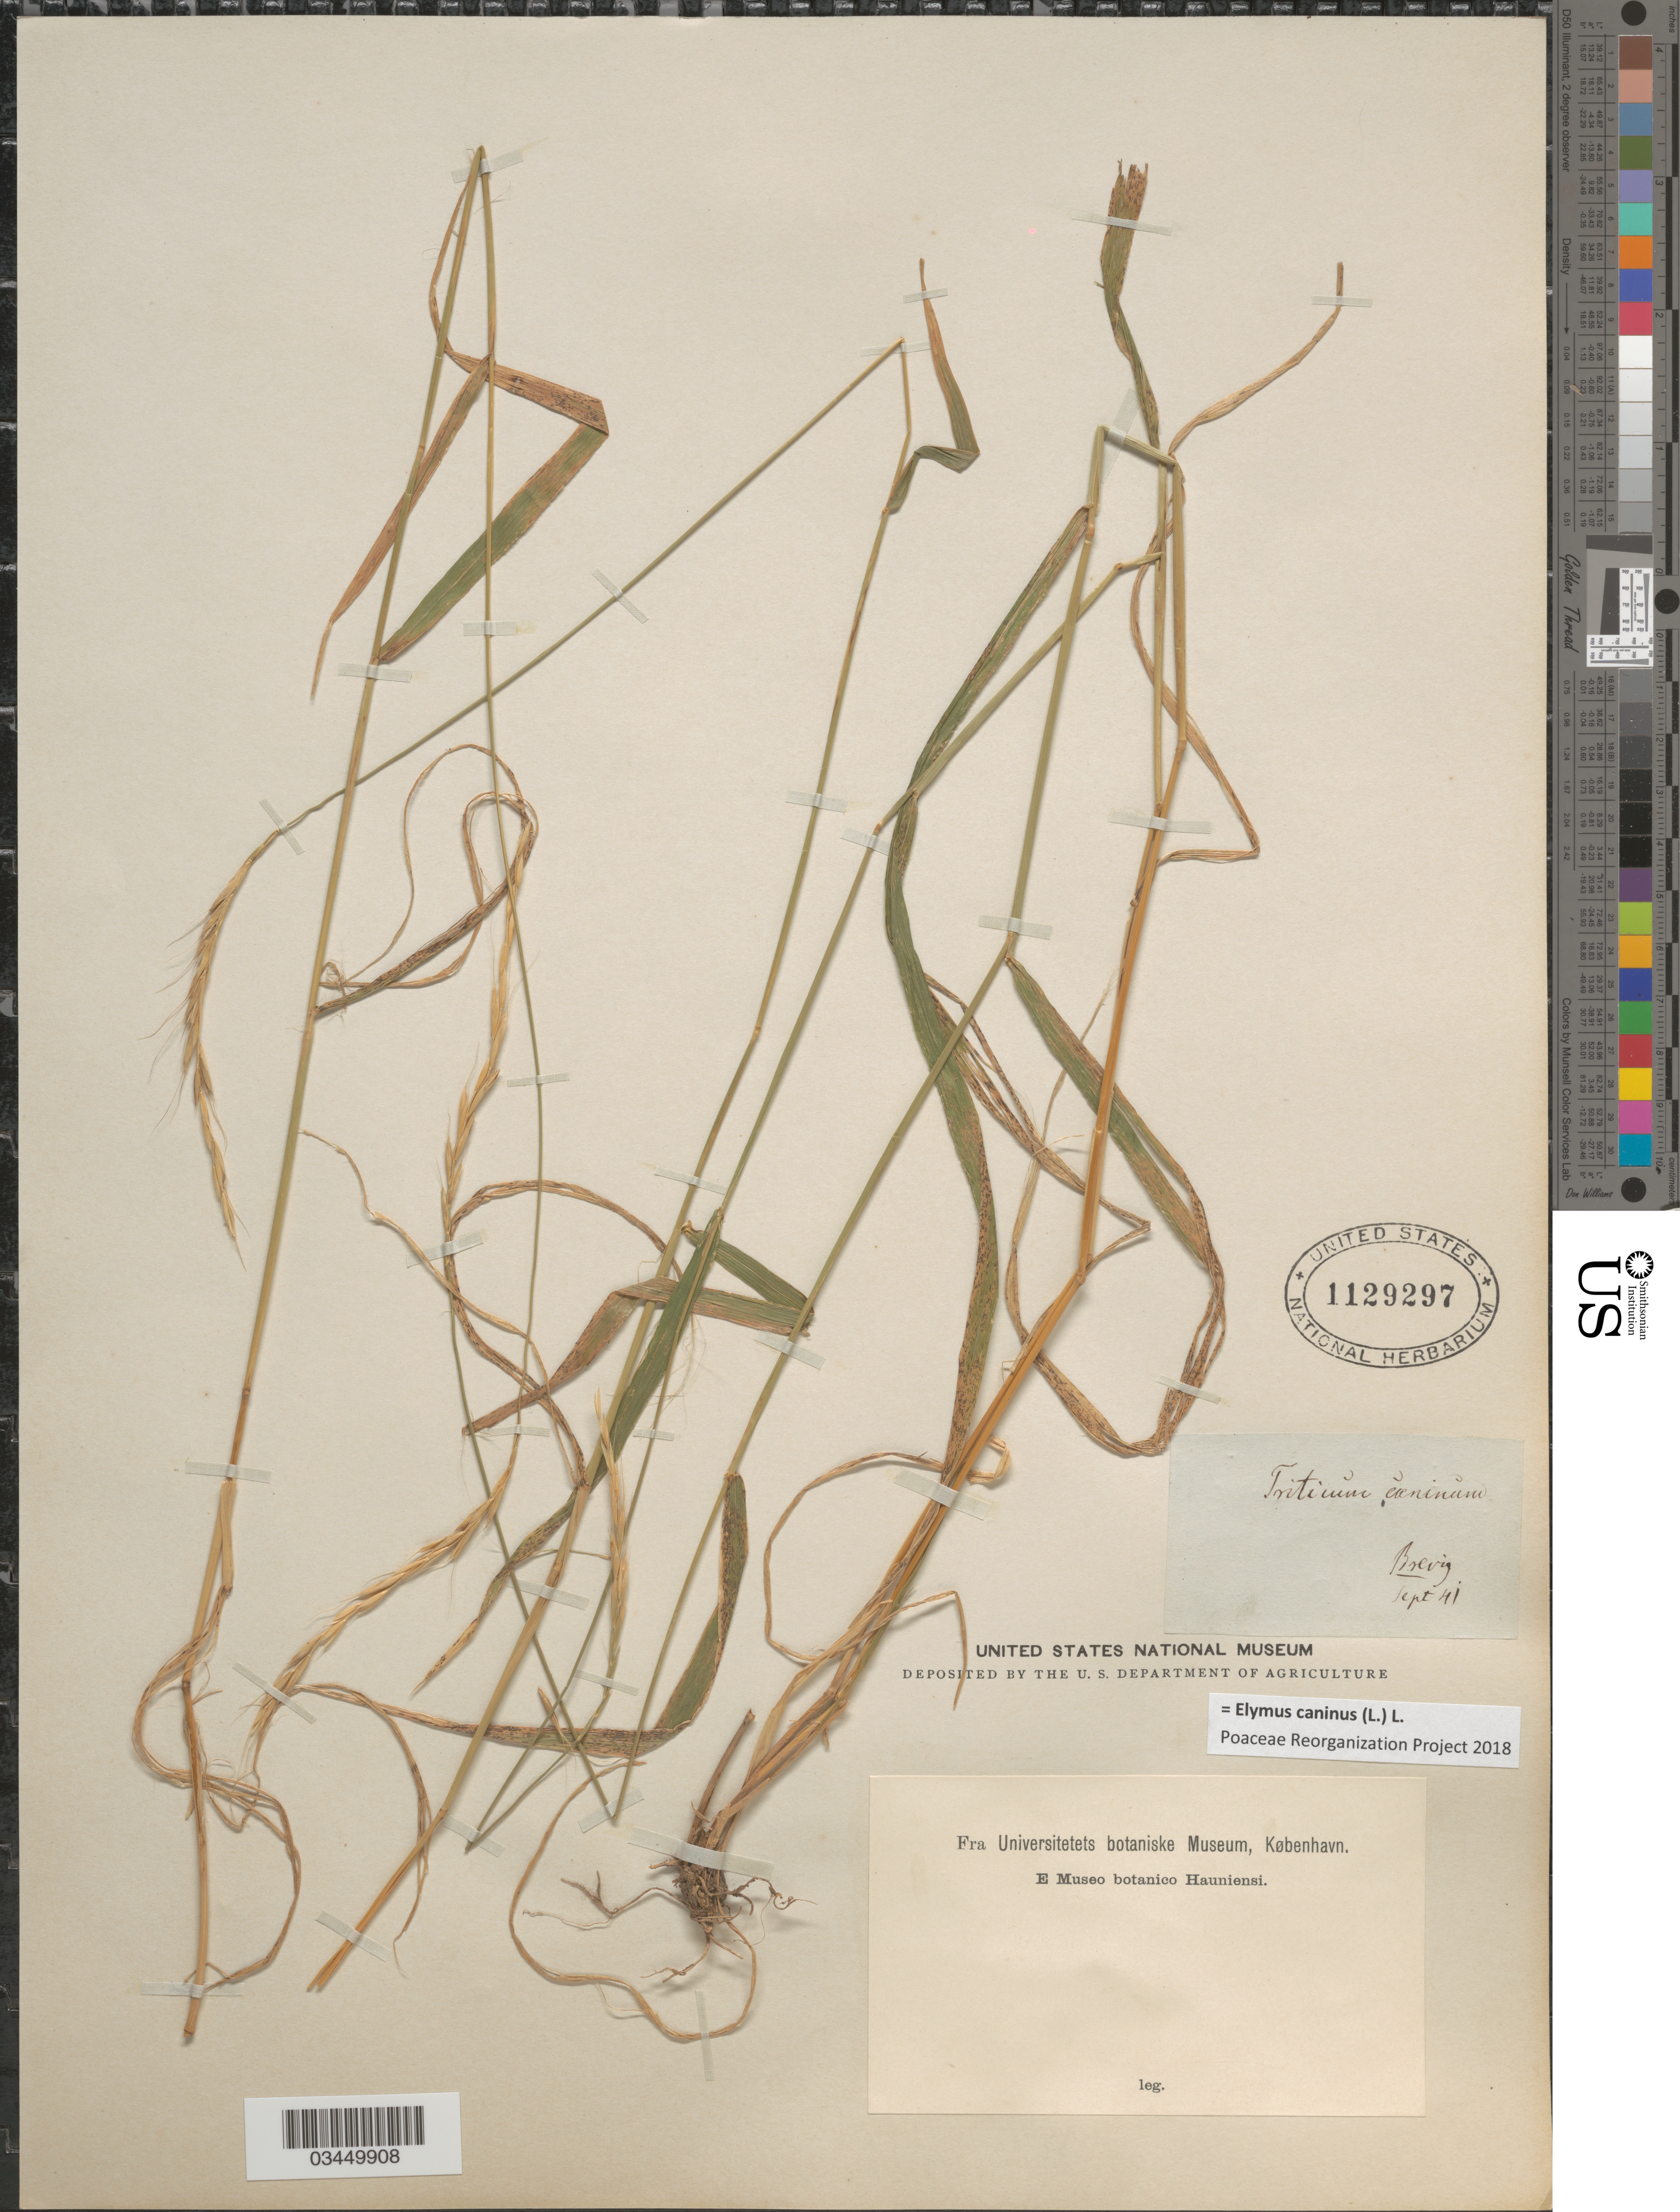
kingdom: Plantae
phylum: Tracheophyta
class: Liliopsida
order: Poales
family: Poaceae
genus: Elymus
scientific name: Elymus caninus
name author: (L.) L.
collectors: ex Museum Botanicum Hauniense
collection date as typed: Transcribed d/m/y: /9/41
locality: Brevig.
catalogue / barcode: US 1129297